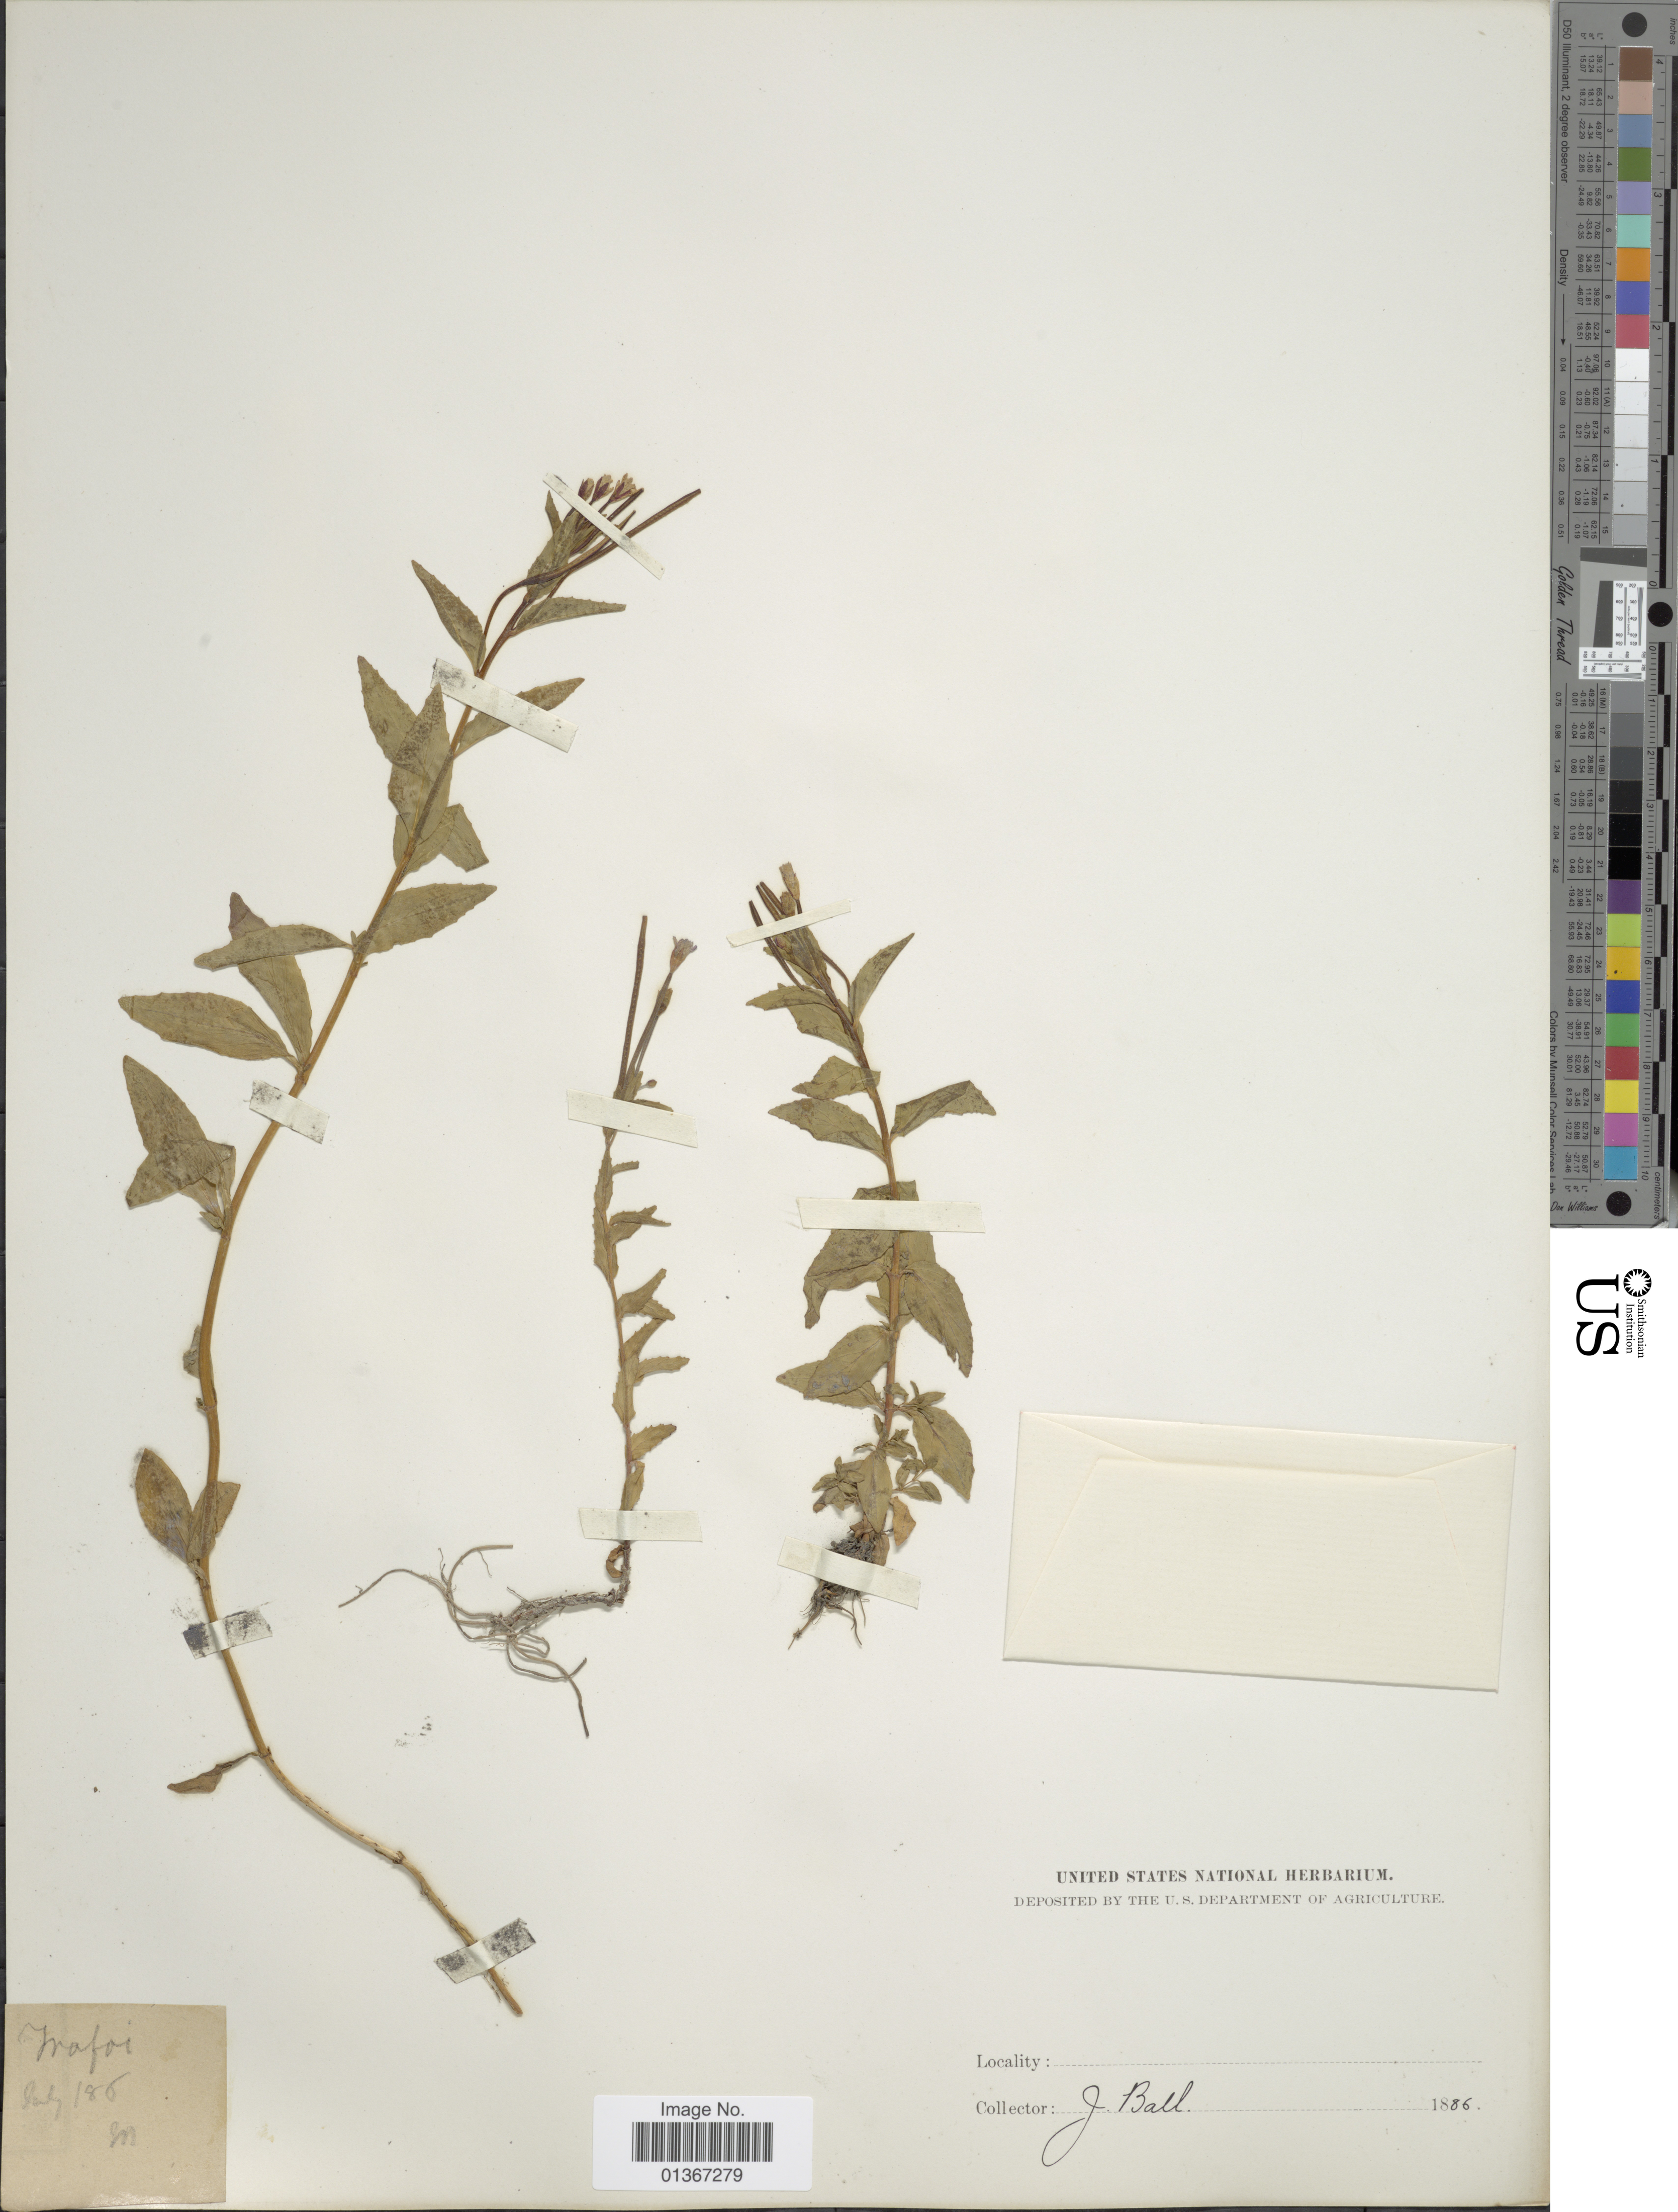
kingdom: Plantae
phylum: Tracheophyta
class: Magnoliopsida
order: Myrtales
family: Onagraceae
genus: Epilobium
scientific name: Epilobium sp.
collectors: J. Ball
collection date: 1886-07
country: Italy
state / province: Trentino-Alto Adige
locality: Trafoi.